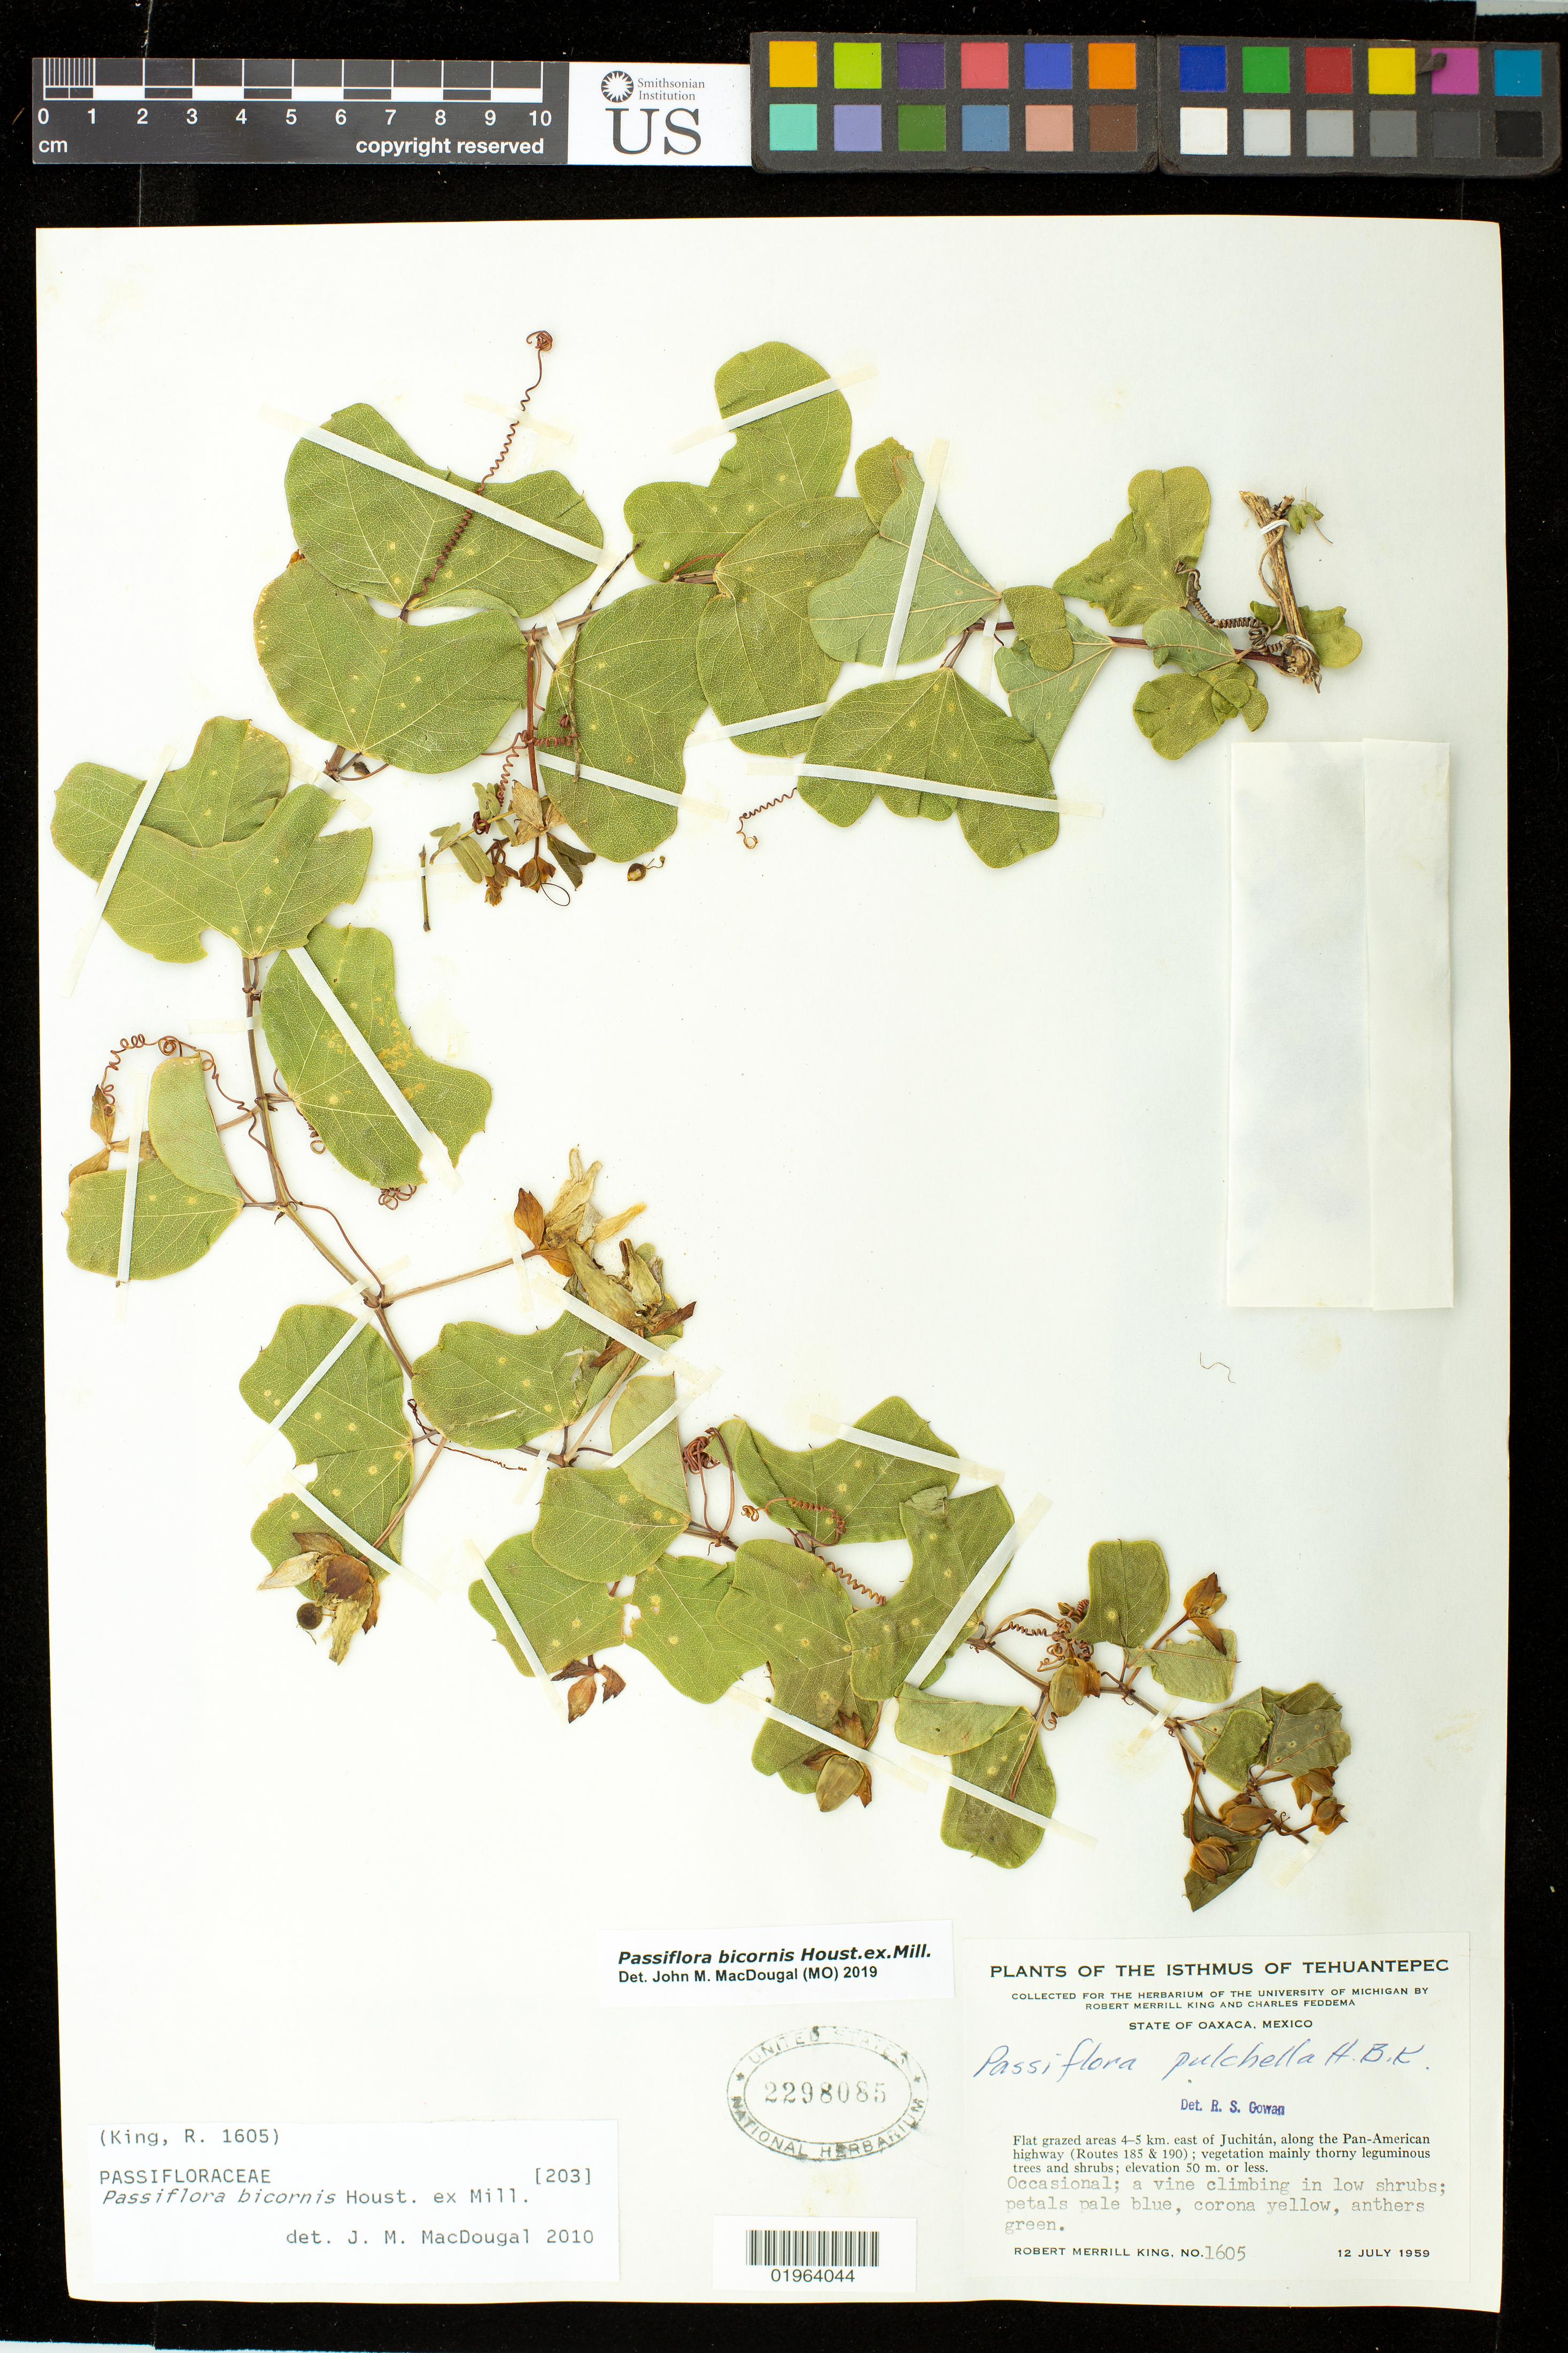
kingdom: Plantae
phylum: Tracheophyta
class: Magnoliopsida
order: Malpighiales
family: Passifloraceae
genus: Passiflora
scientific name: Passiflora bicornis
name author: Houst. ex Mill.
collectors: R. M. King & C. Feddema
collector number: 1605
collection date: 1959-07-12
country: Mexico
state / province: Oaxaca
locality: State of Oaxaca, Mexico. Flat grazed areas 4-5 km. east of Juchitan, along the Pan-American highway (Routes 185 & 190).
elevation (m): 50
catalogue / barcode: US 2298085